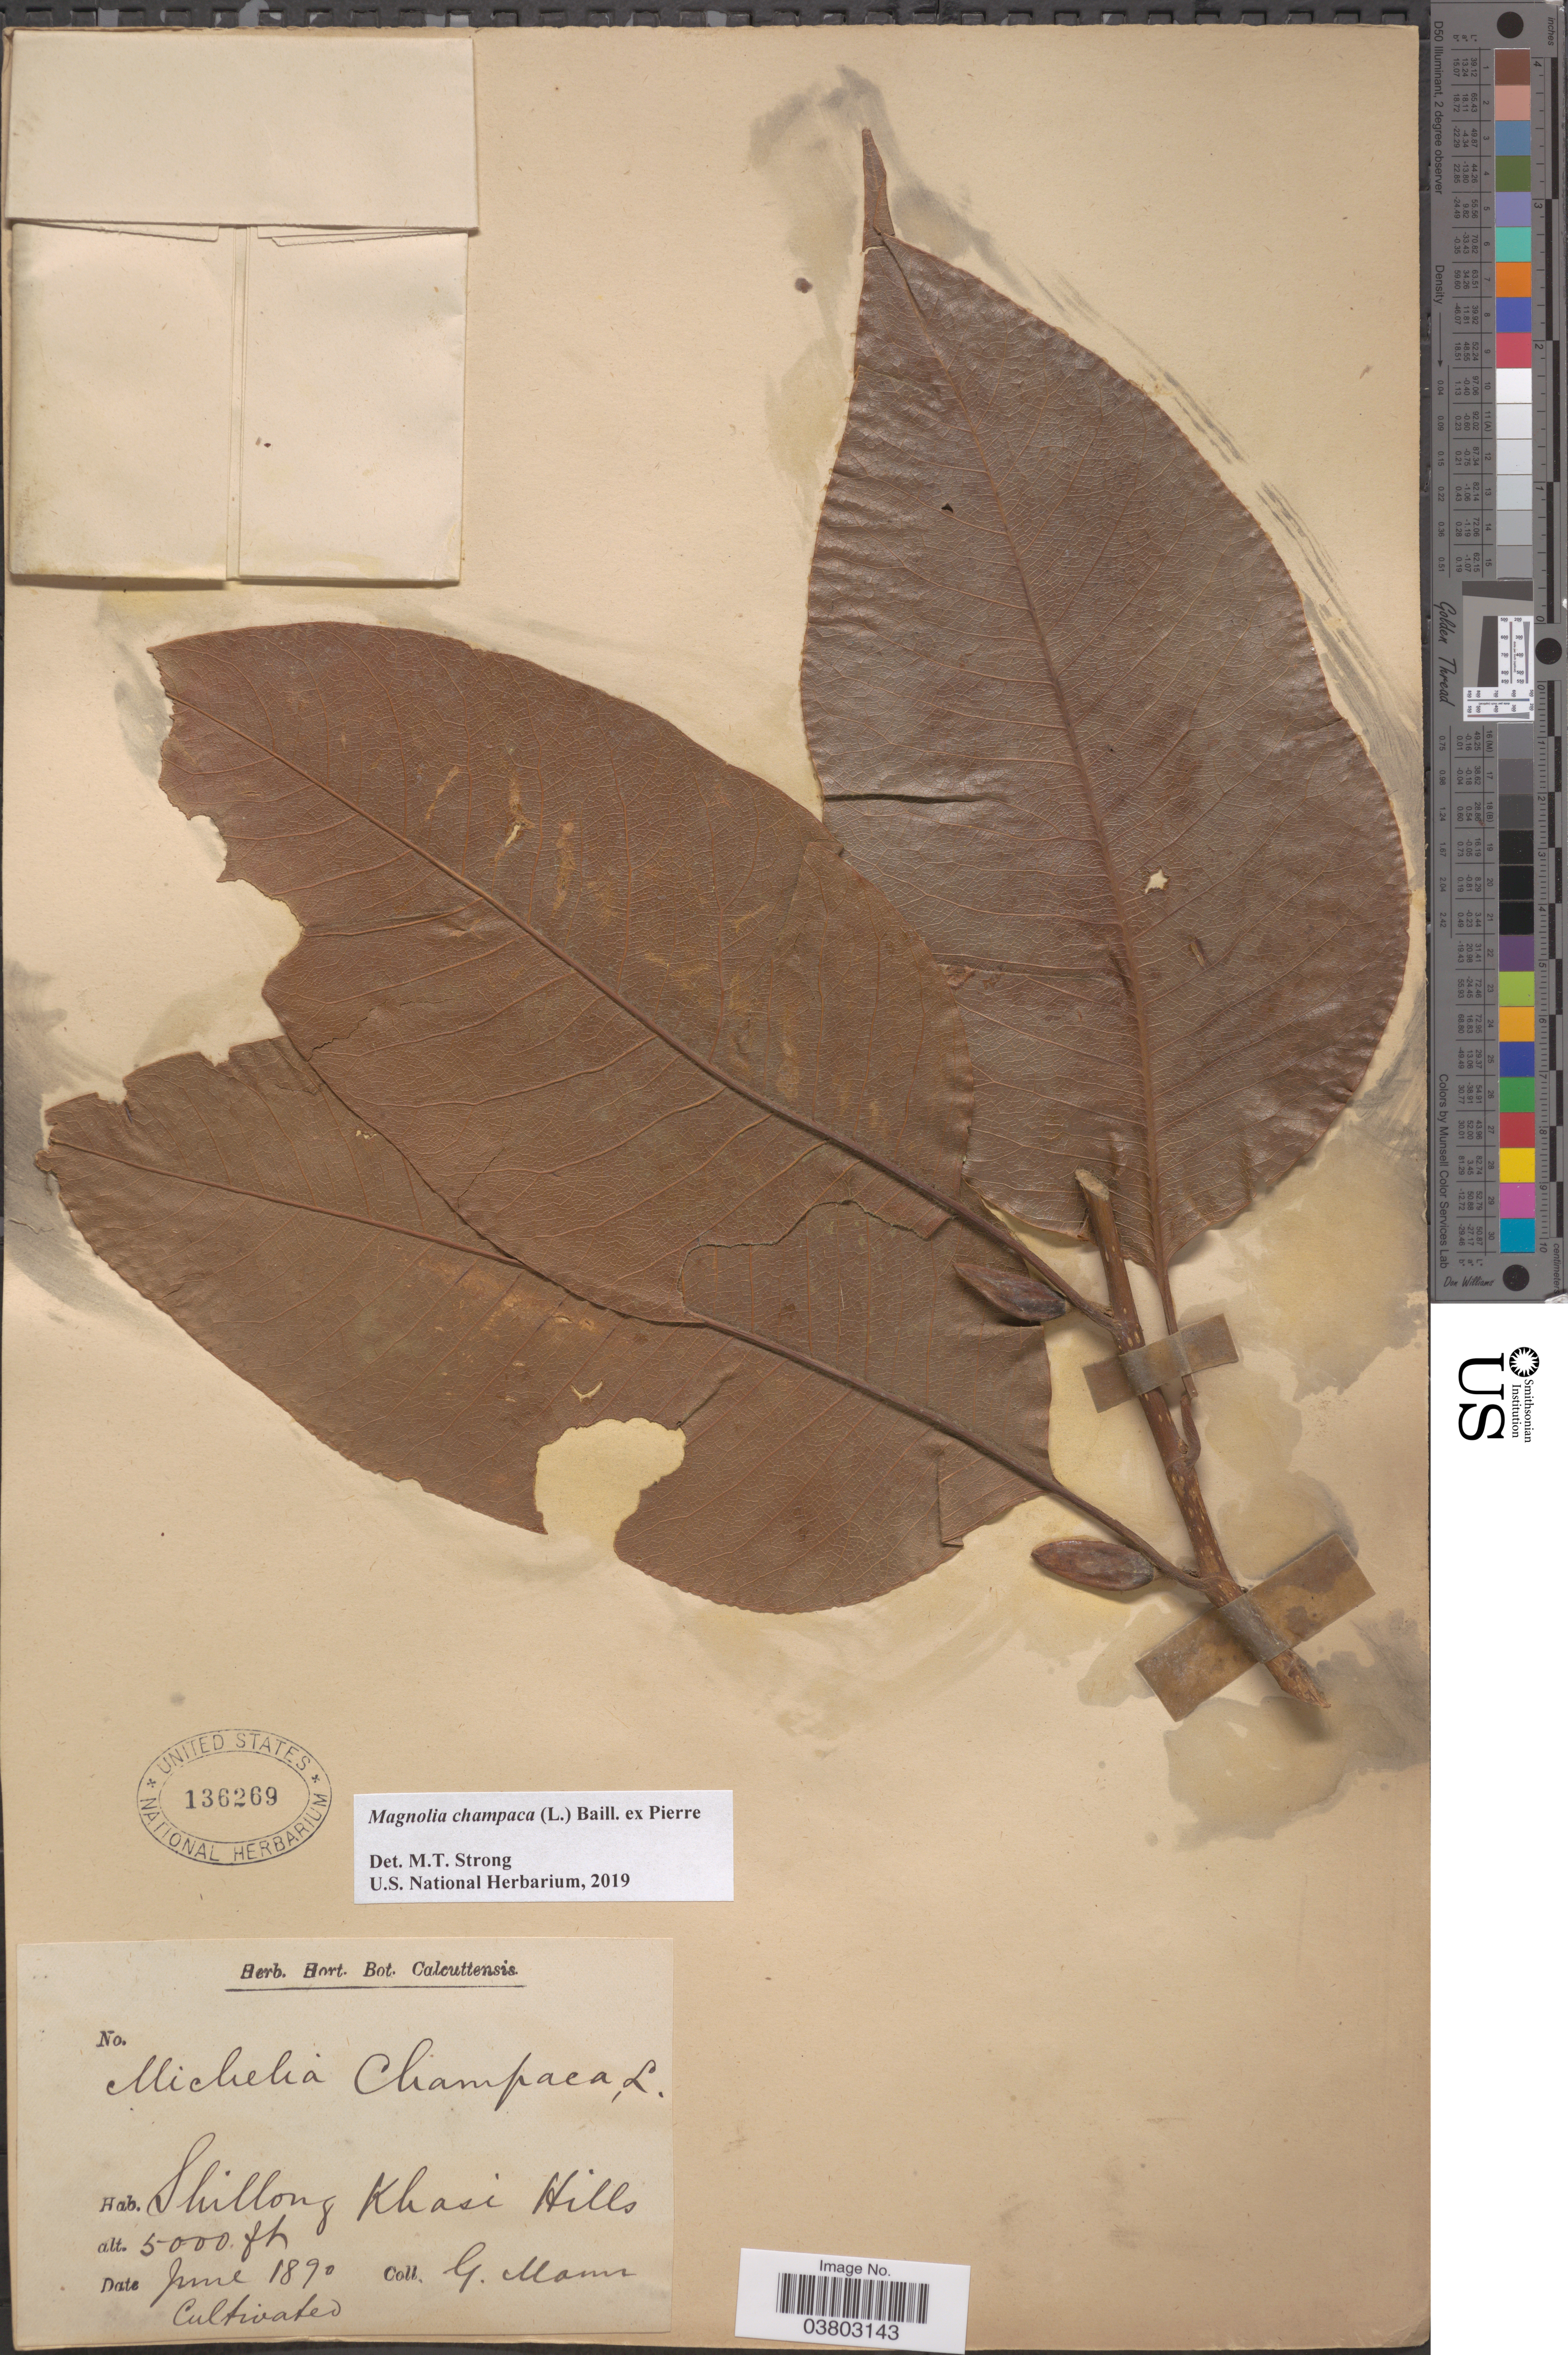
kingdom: Plantae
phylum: Tracheophyta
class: Magnoliopsida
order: Magnoliales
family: Magnoliaceae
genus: Magnolia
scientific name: Magnolia champaca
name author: (L.) Baill. ex Pierre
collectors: G. Mann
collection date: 1890-06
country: India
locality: Shillong Khasi Hills.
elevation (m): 1524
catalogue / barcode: US 136269